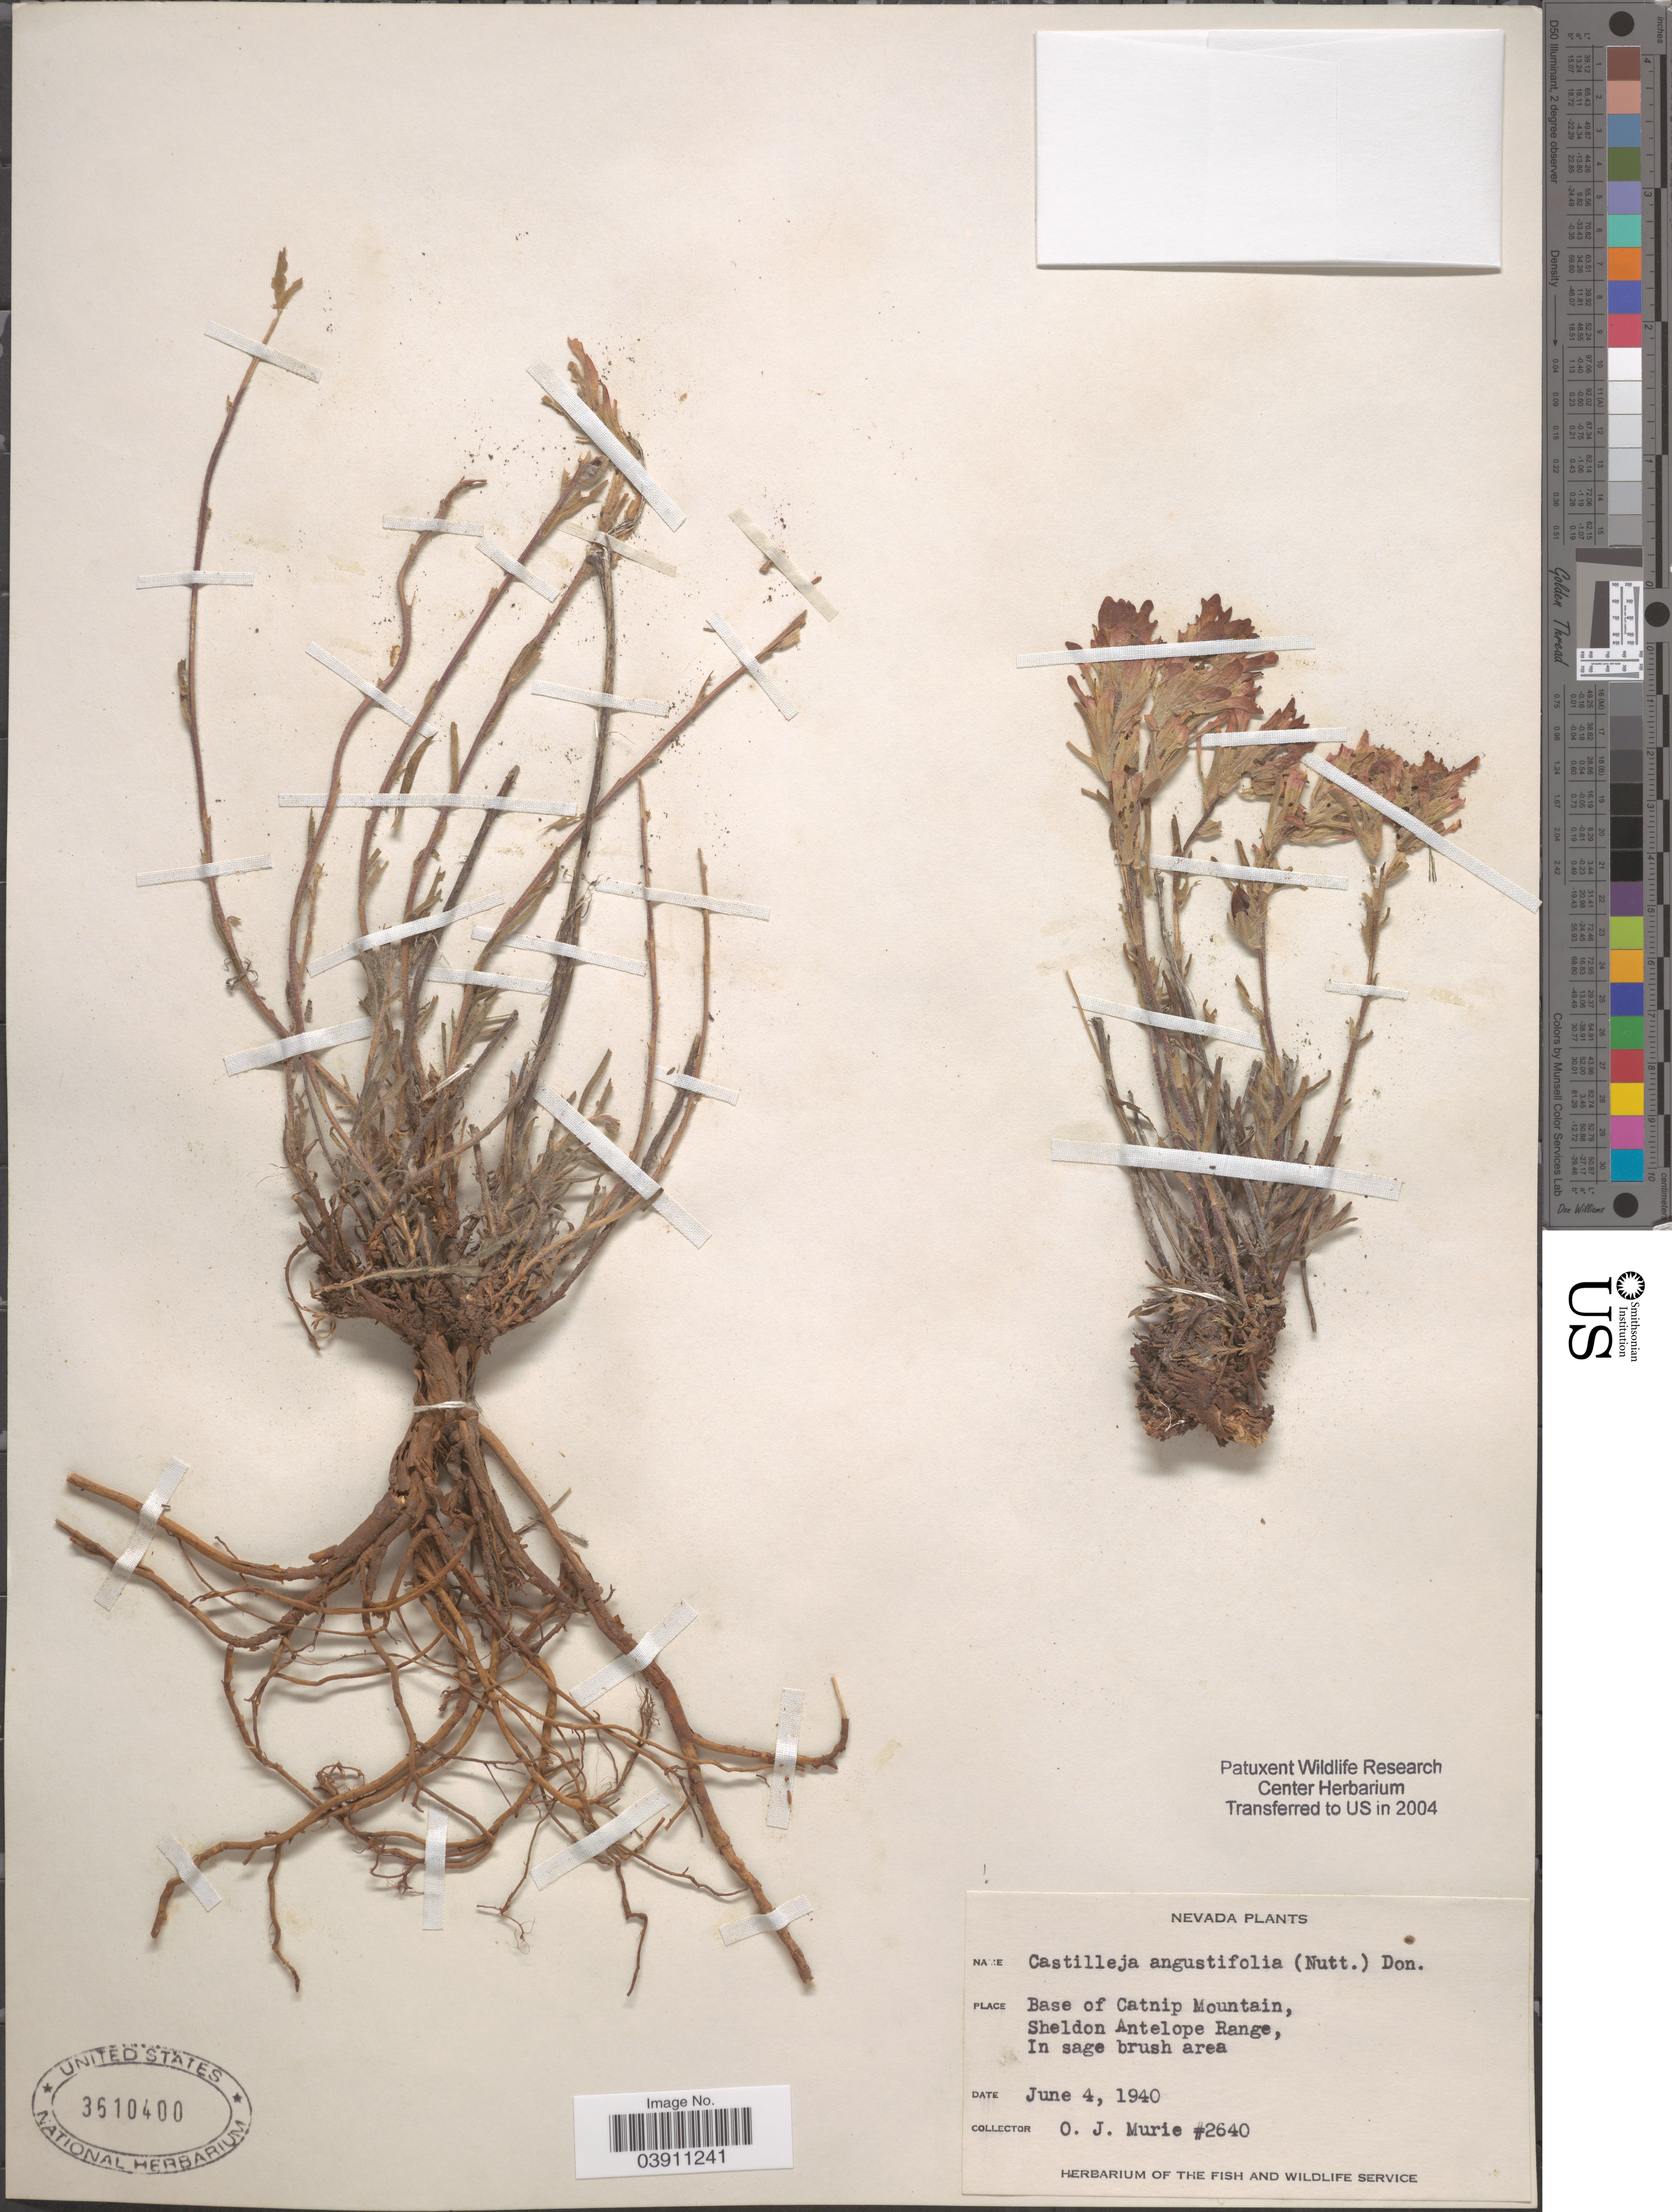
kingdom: Plantae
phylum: Tracheophyta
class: Magnoliopsida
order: Lamiales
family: Orobanchaceae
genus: Castilleja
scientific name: Castilleja angustifolia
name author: (Nutt.) G. Don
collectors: O. Murie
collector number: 2640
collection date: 1940-06-04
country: United States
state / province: Nevada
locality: Base of Catnip Mountain, Sheldon Antelope Range, In sage brush area.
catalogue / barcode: US 3610400